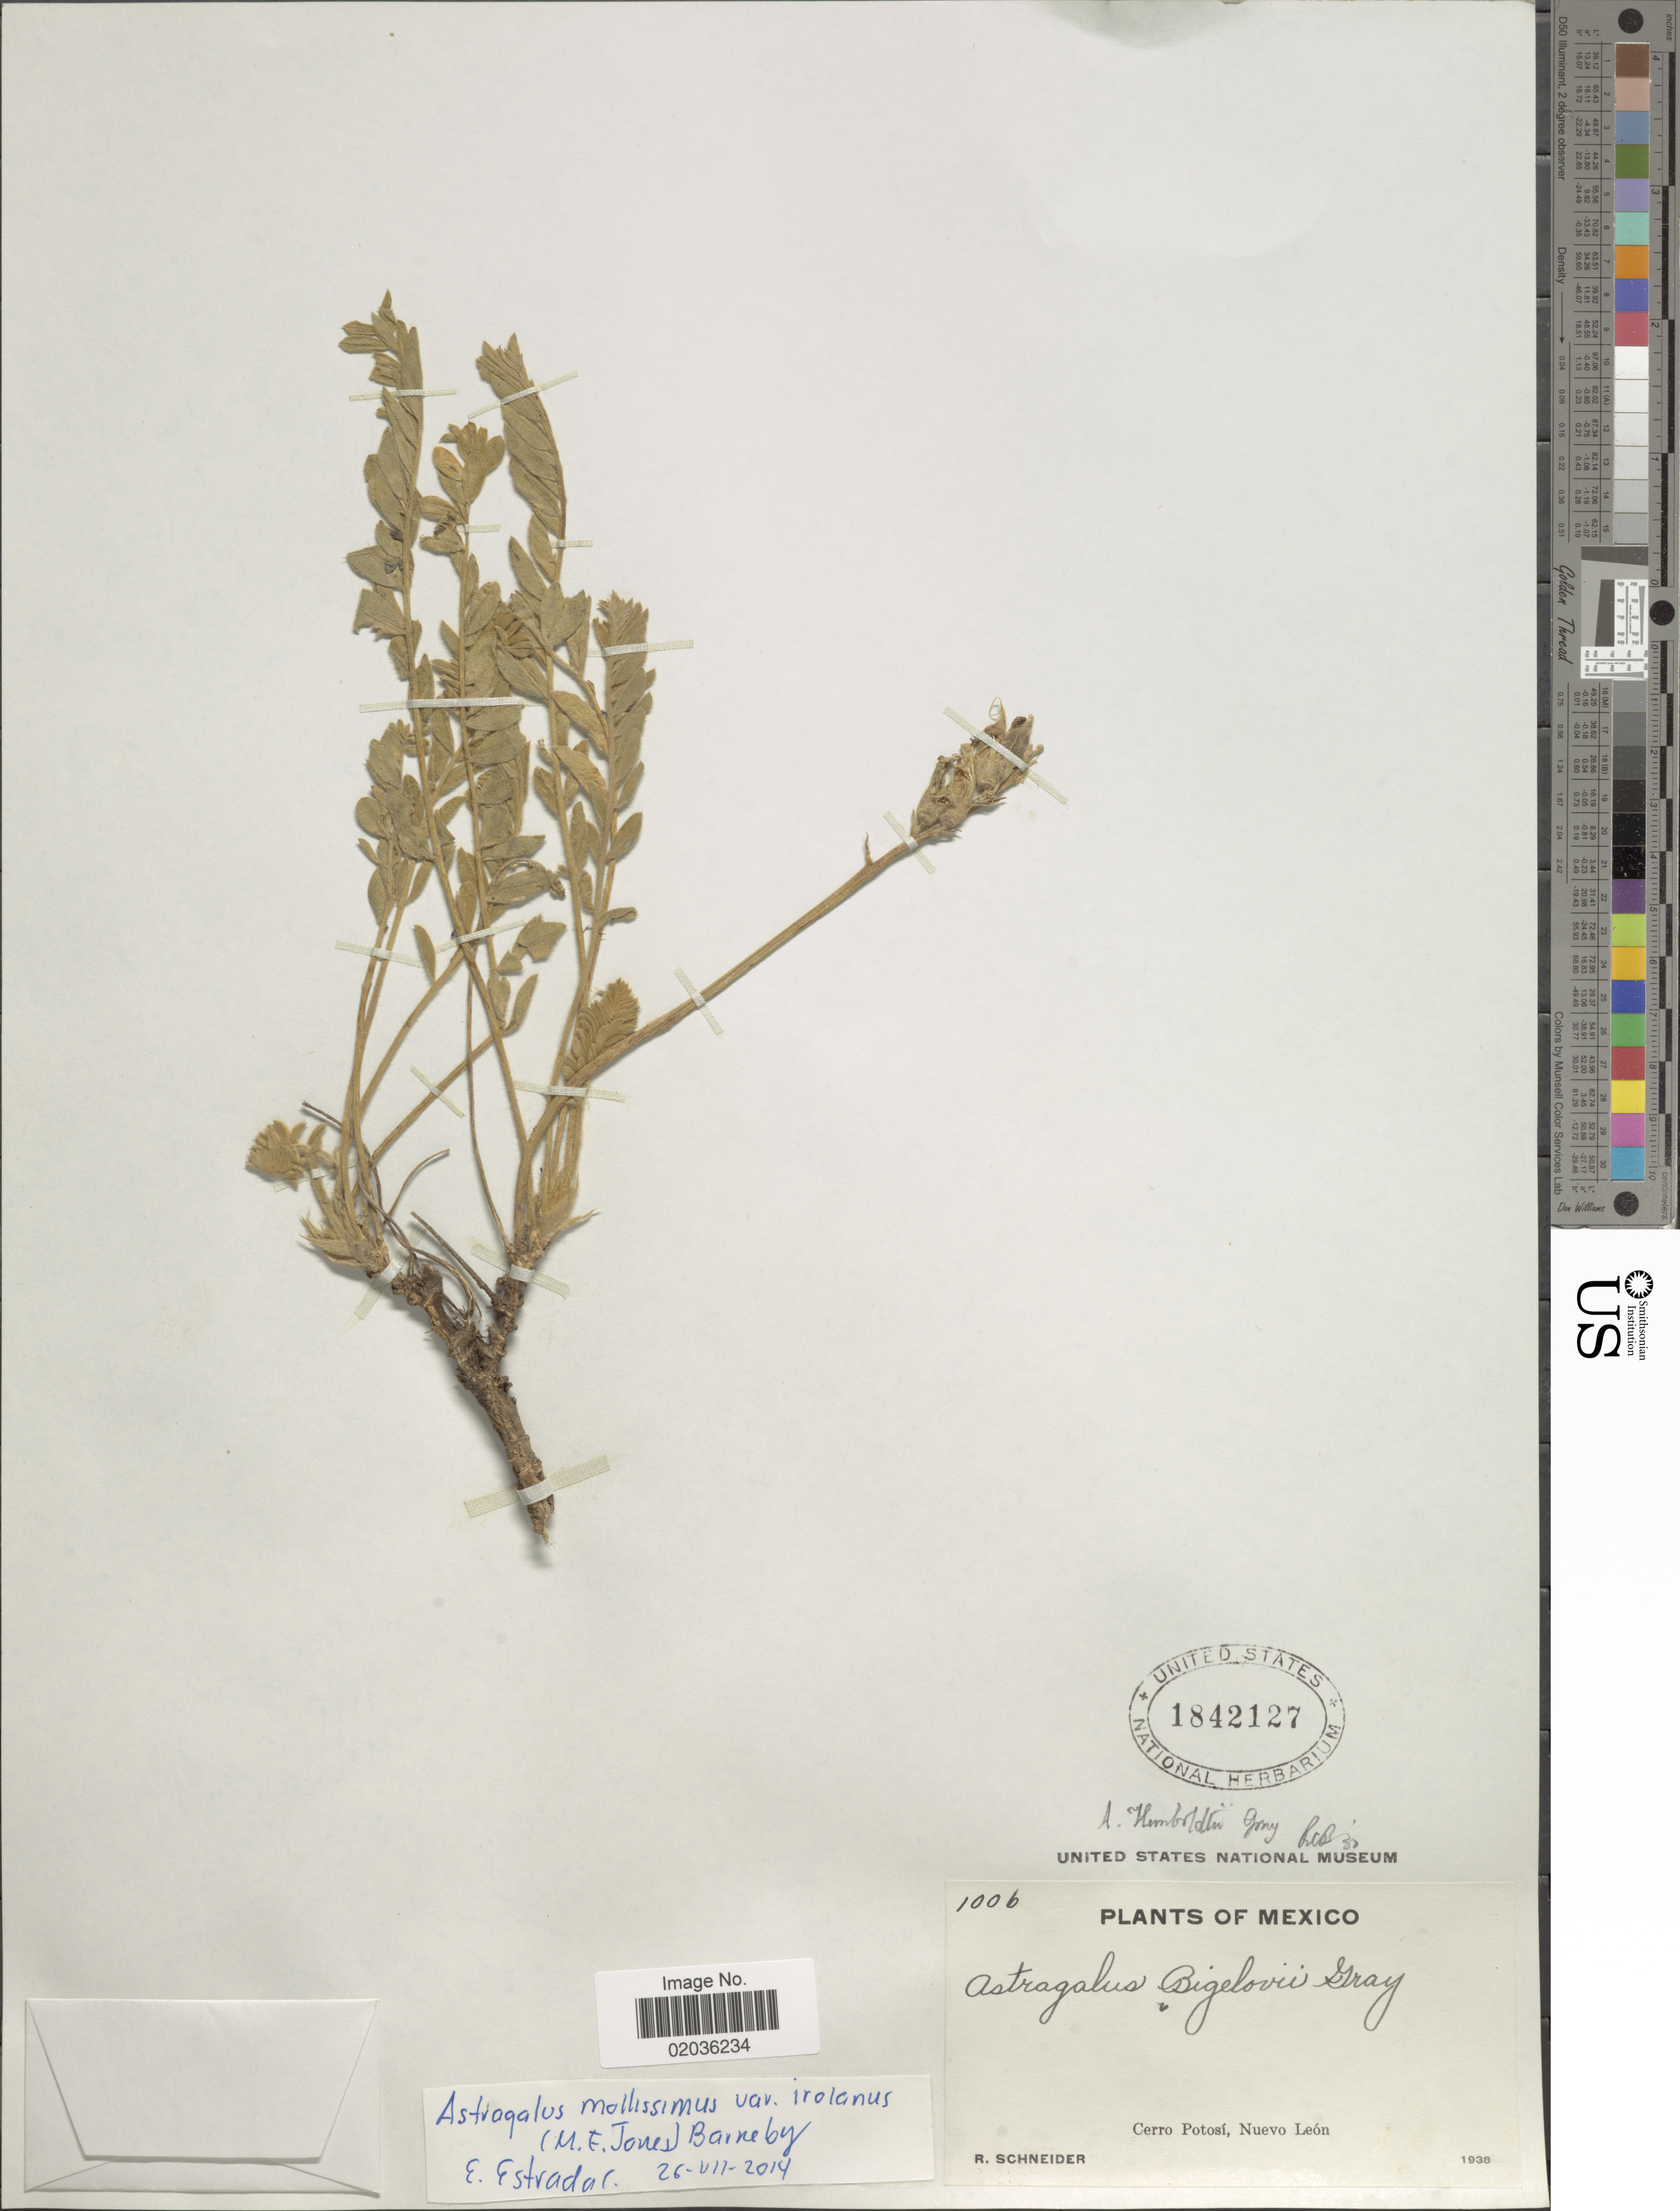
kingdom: Plantae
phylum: Tracheophyta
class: Magnoliopsida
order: Fabales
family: Fabaceae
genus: Astragalus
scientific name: Astragalus mollissimus var. irolanus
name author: (M.E. Jones) Barneby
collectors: R. Schneider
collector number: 1006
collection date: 1936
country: Mexico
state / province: Nuevo León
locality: Cerro Potosí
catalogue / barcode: US 1842127